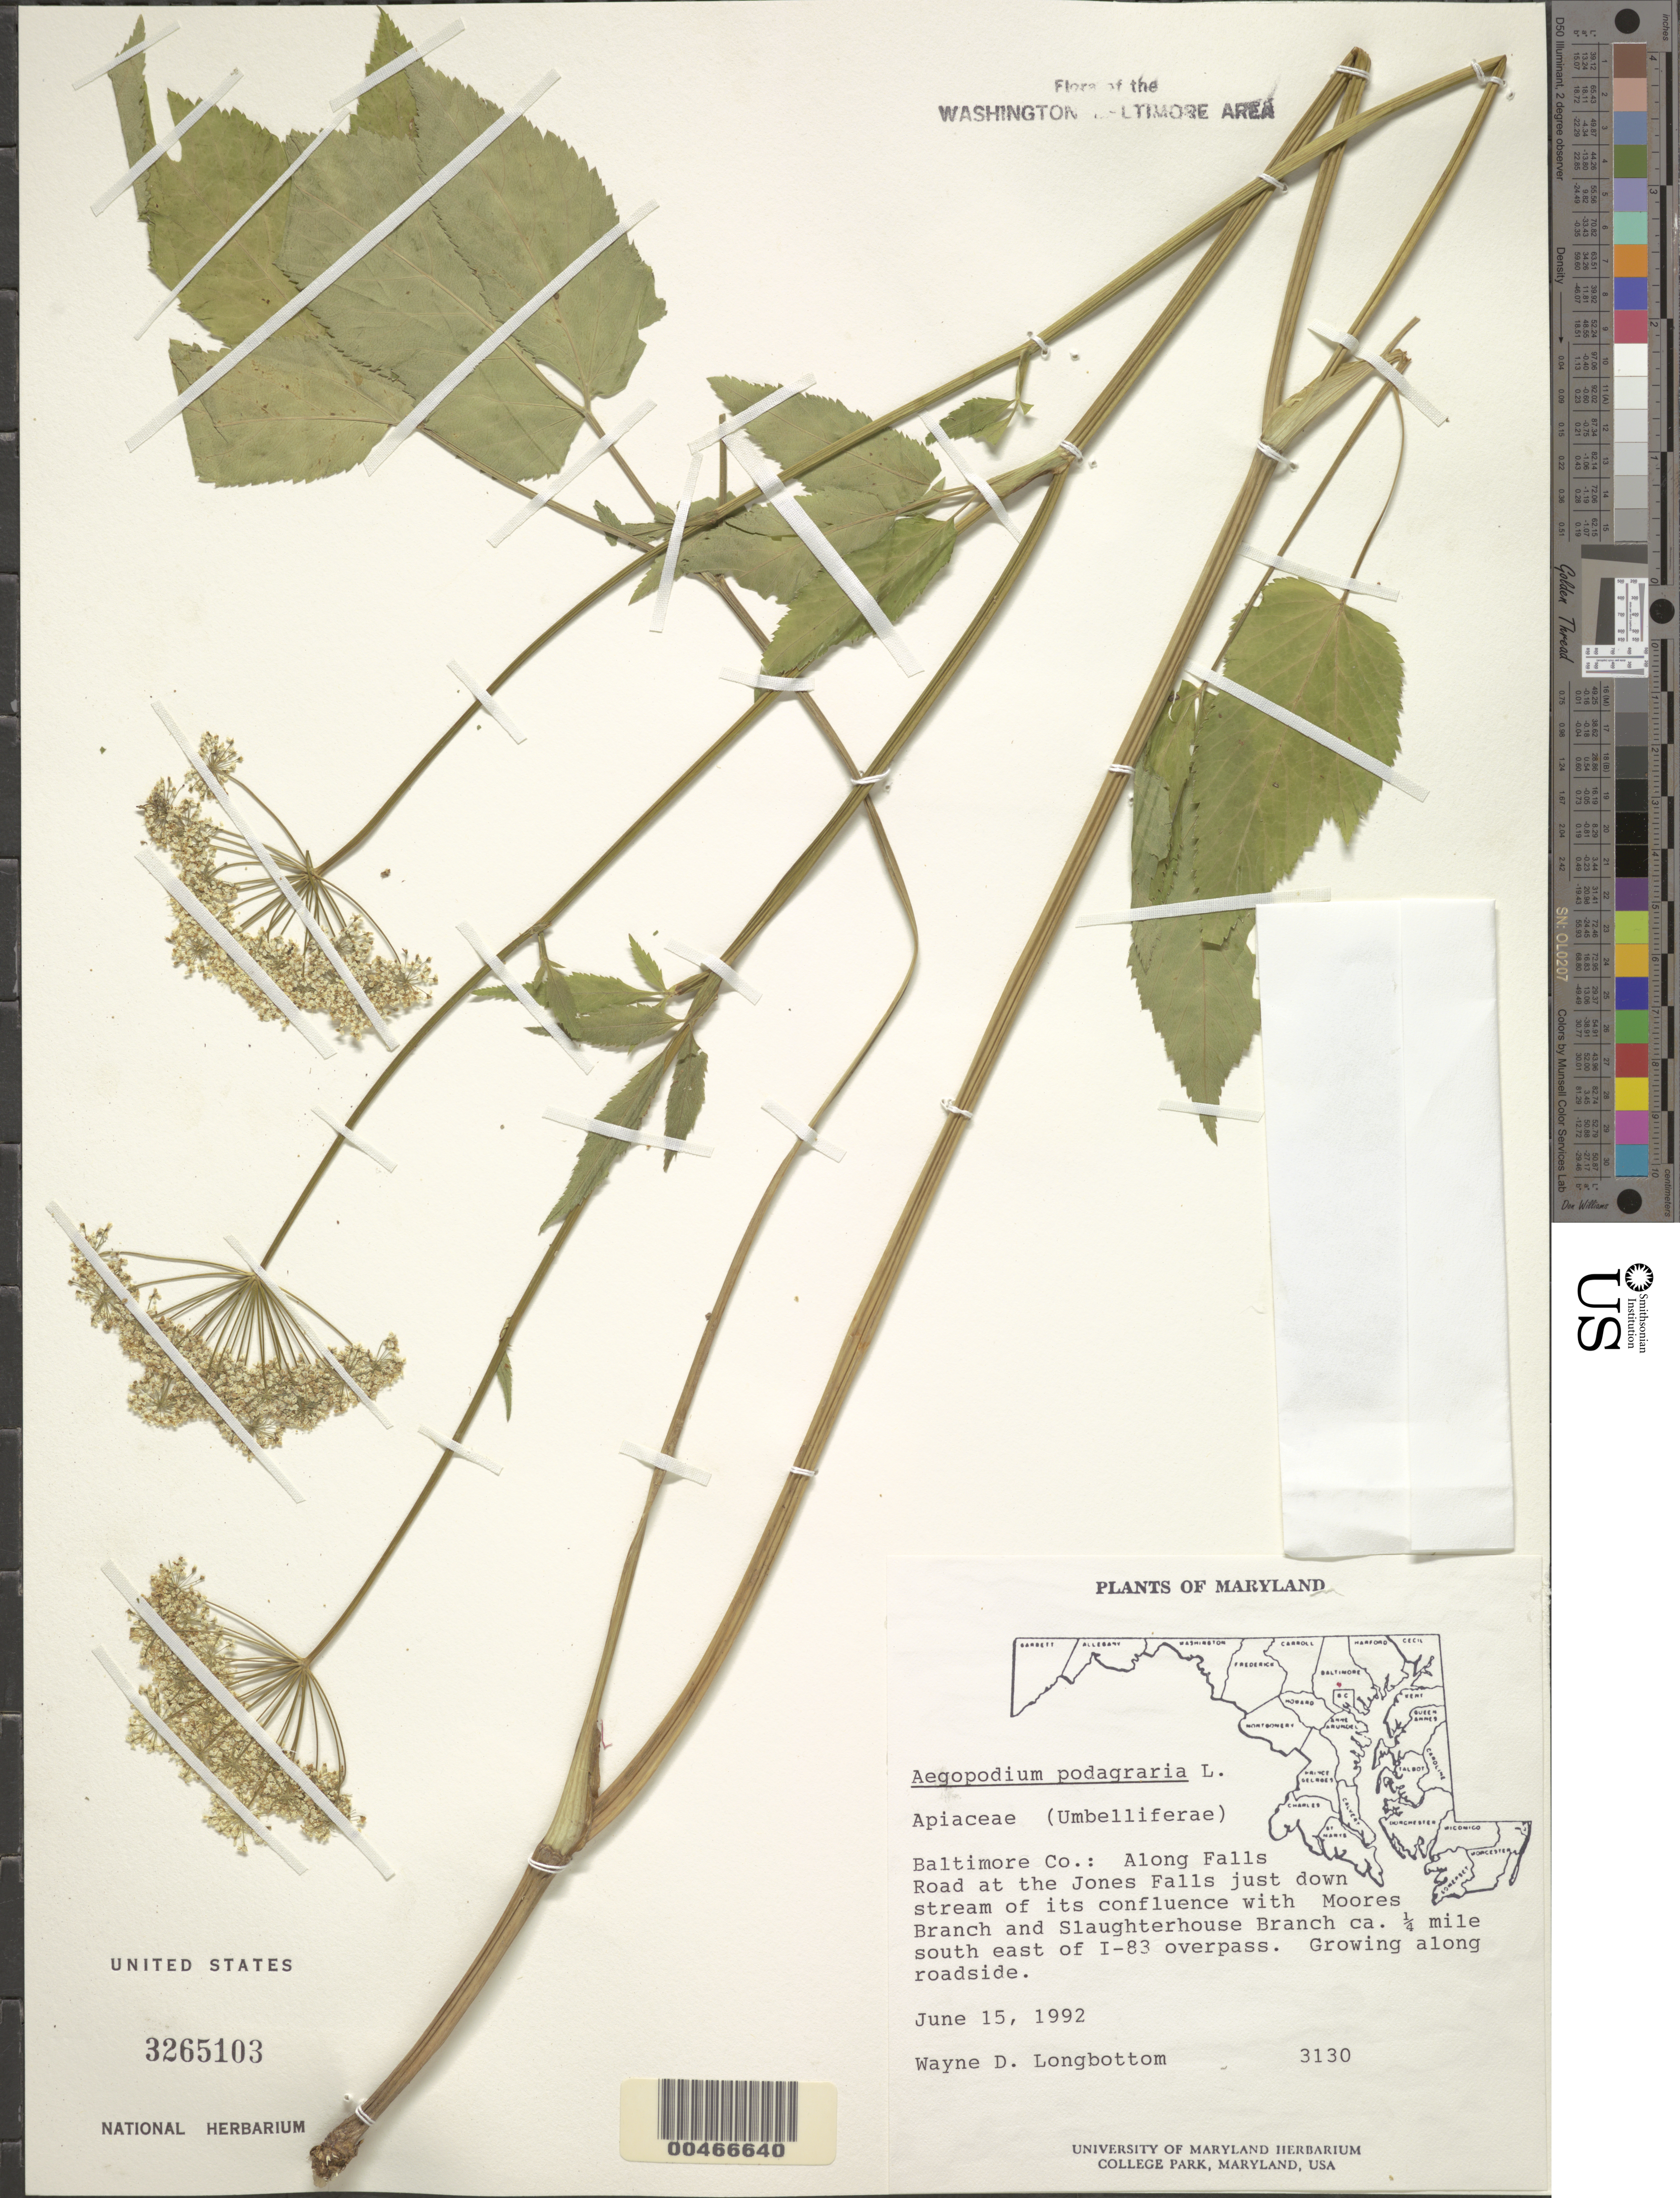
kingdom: Plantae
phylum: Tracheophyta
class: Magnoliopsida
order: Apiales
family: Apiaceae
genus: Aegopodium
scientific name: Aegopodium podagraria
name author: L.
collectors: W. D. Longbottom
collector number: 3130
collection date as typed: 15 Jun 1992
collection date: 1992-06-15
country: United States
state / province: Maryland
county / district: Baltimore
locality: Greenspring Ave. at Jones Falls, Mores Branch and Slaughterhouse Branch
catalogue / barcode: US 3265103